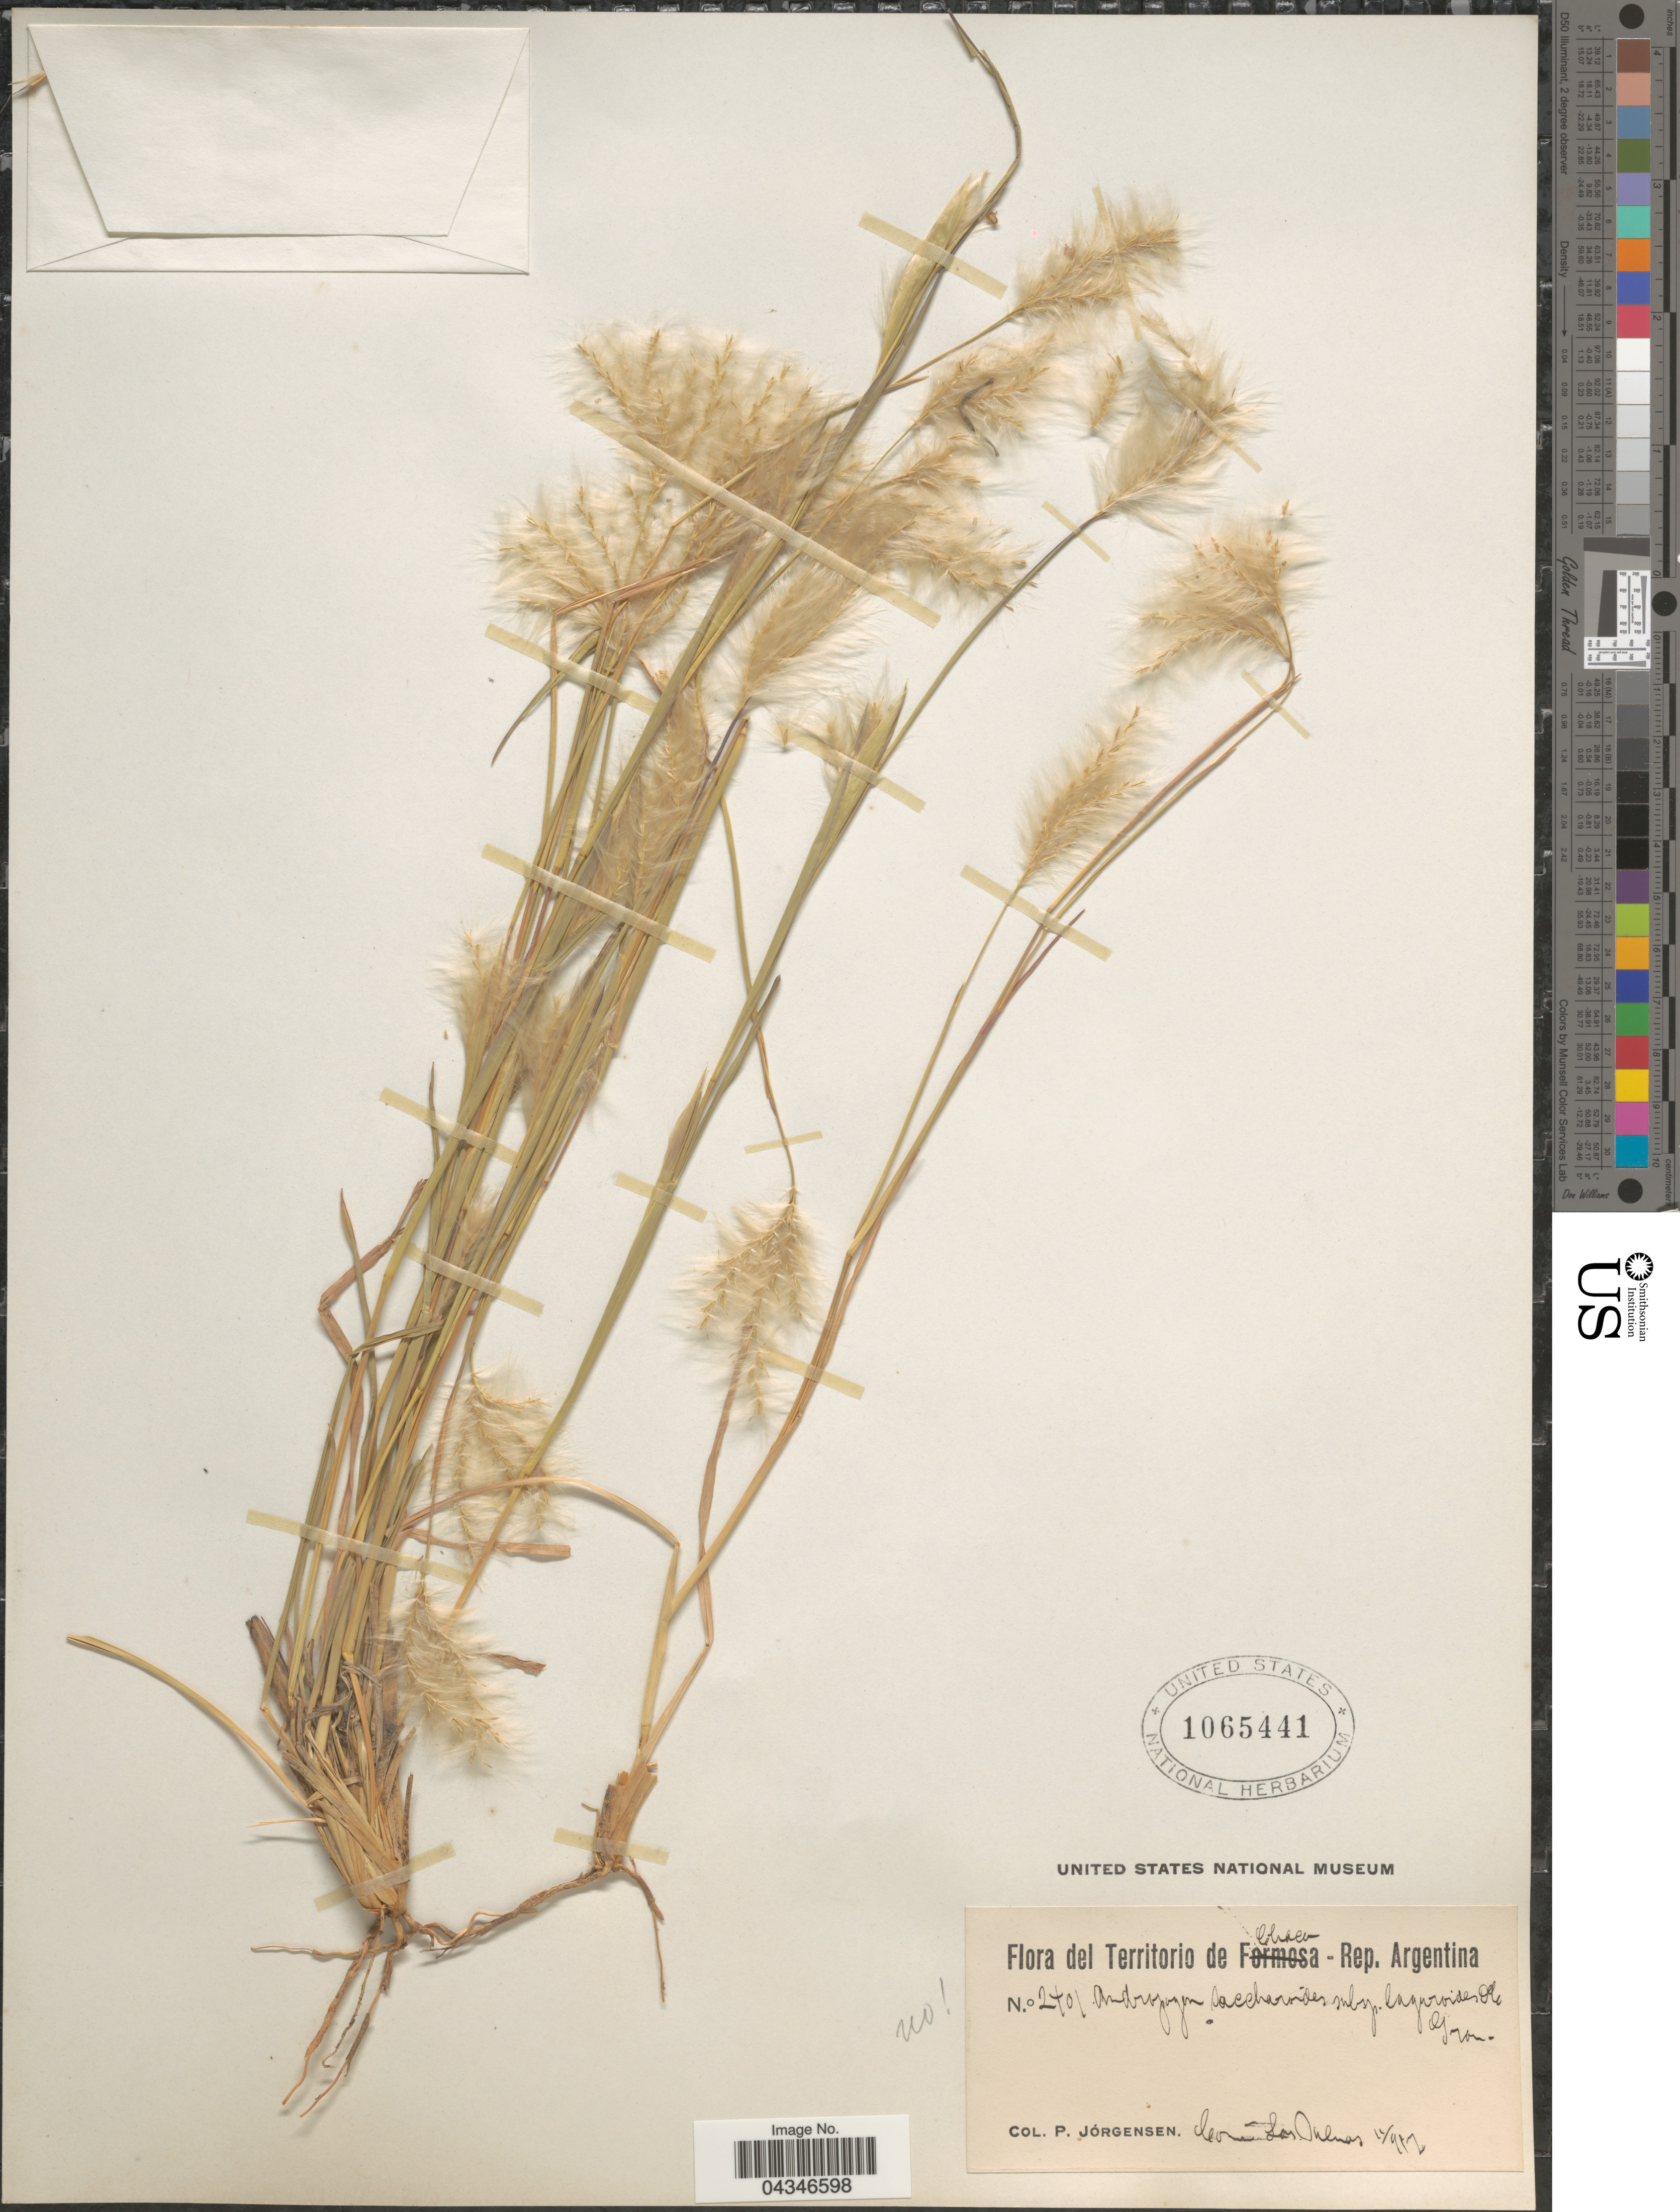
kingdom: Plantae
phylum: Tracheophyta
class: Liliopsida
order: Poales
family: Poaceae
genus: Andropogon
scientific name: Andropogon selloanus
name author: (Hack.) Hack.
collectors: P. Jörgensen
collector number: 24701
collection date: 1917-11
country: Argentina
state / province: Chaco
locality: Rep. Argentina.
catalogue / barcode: US 1065441